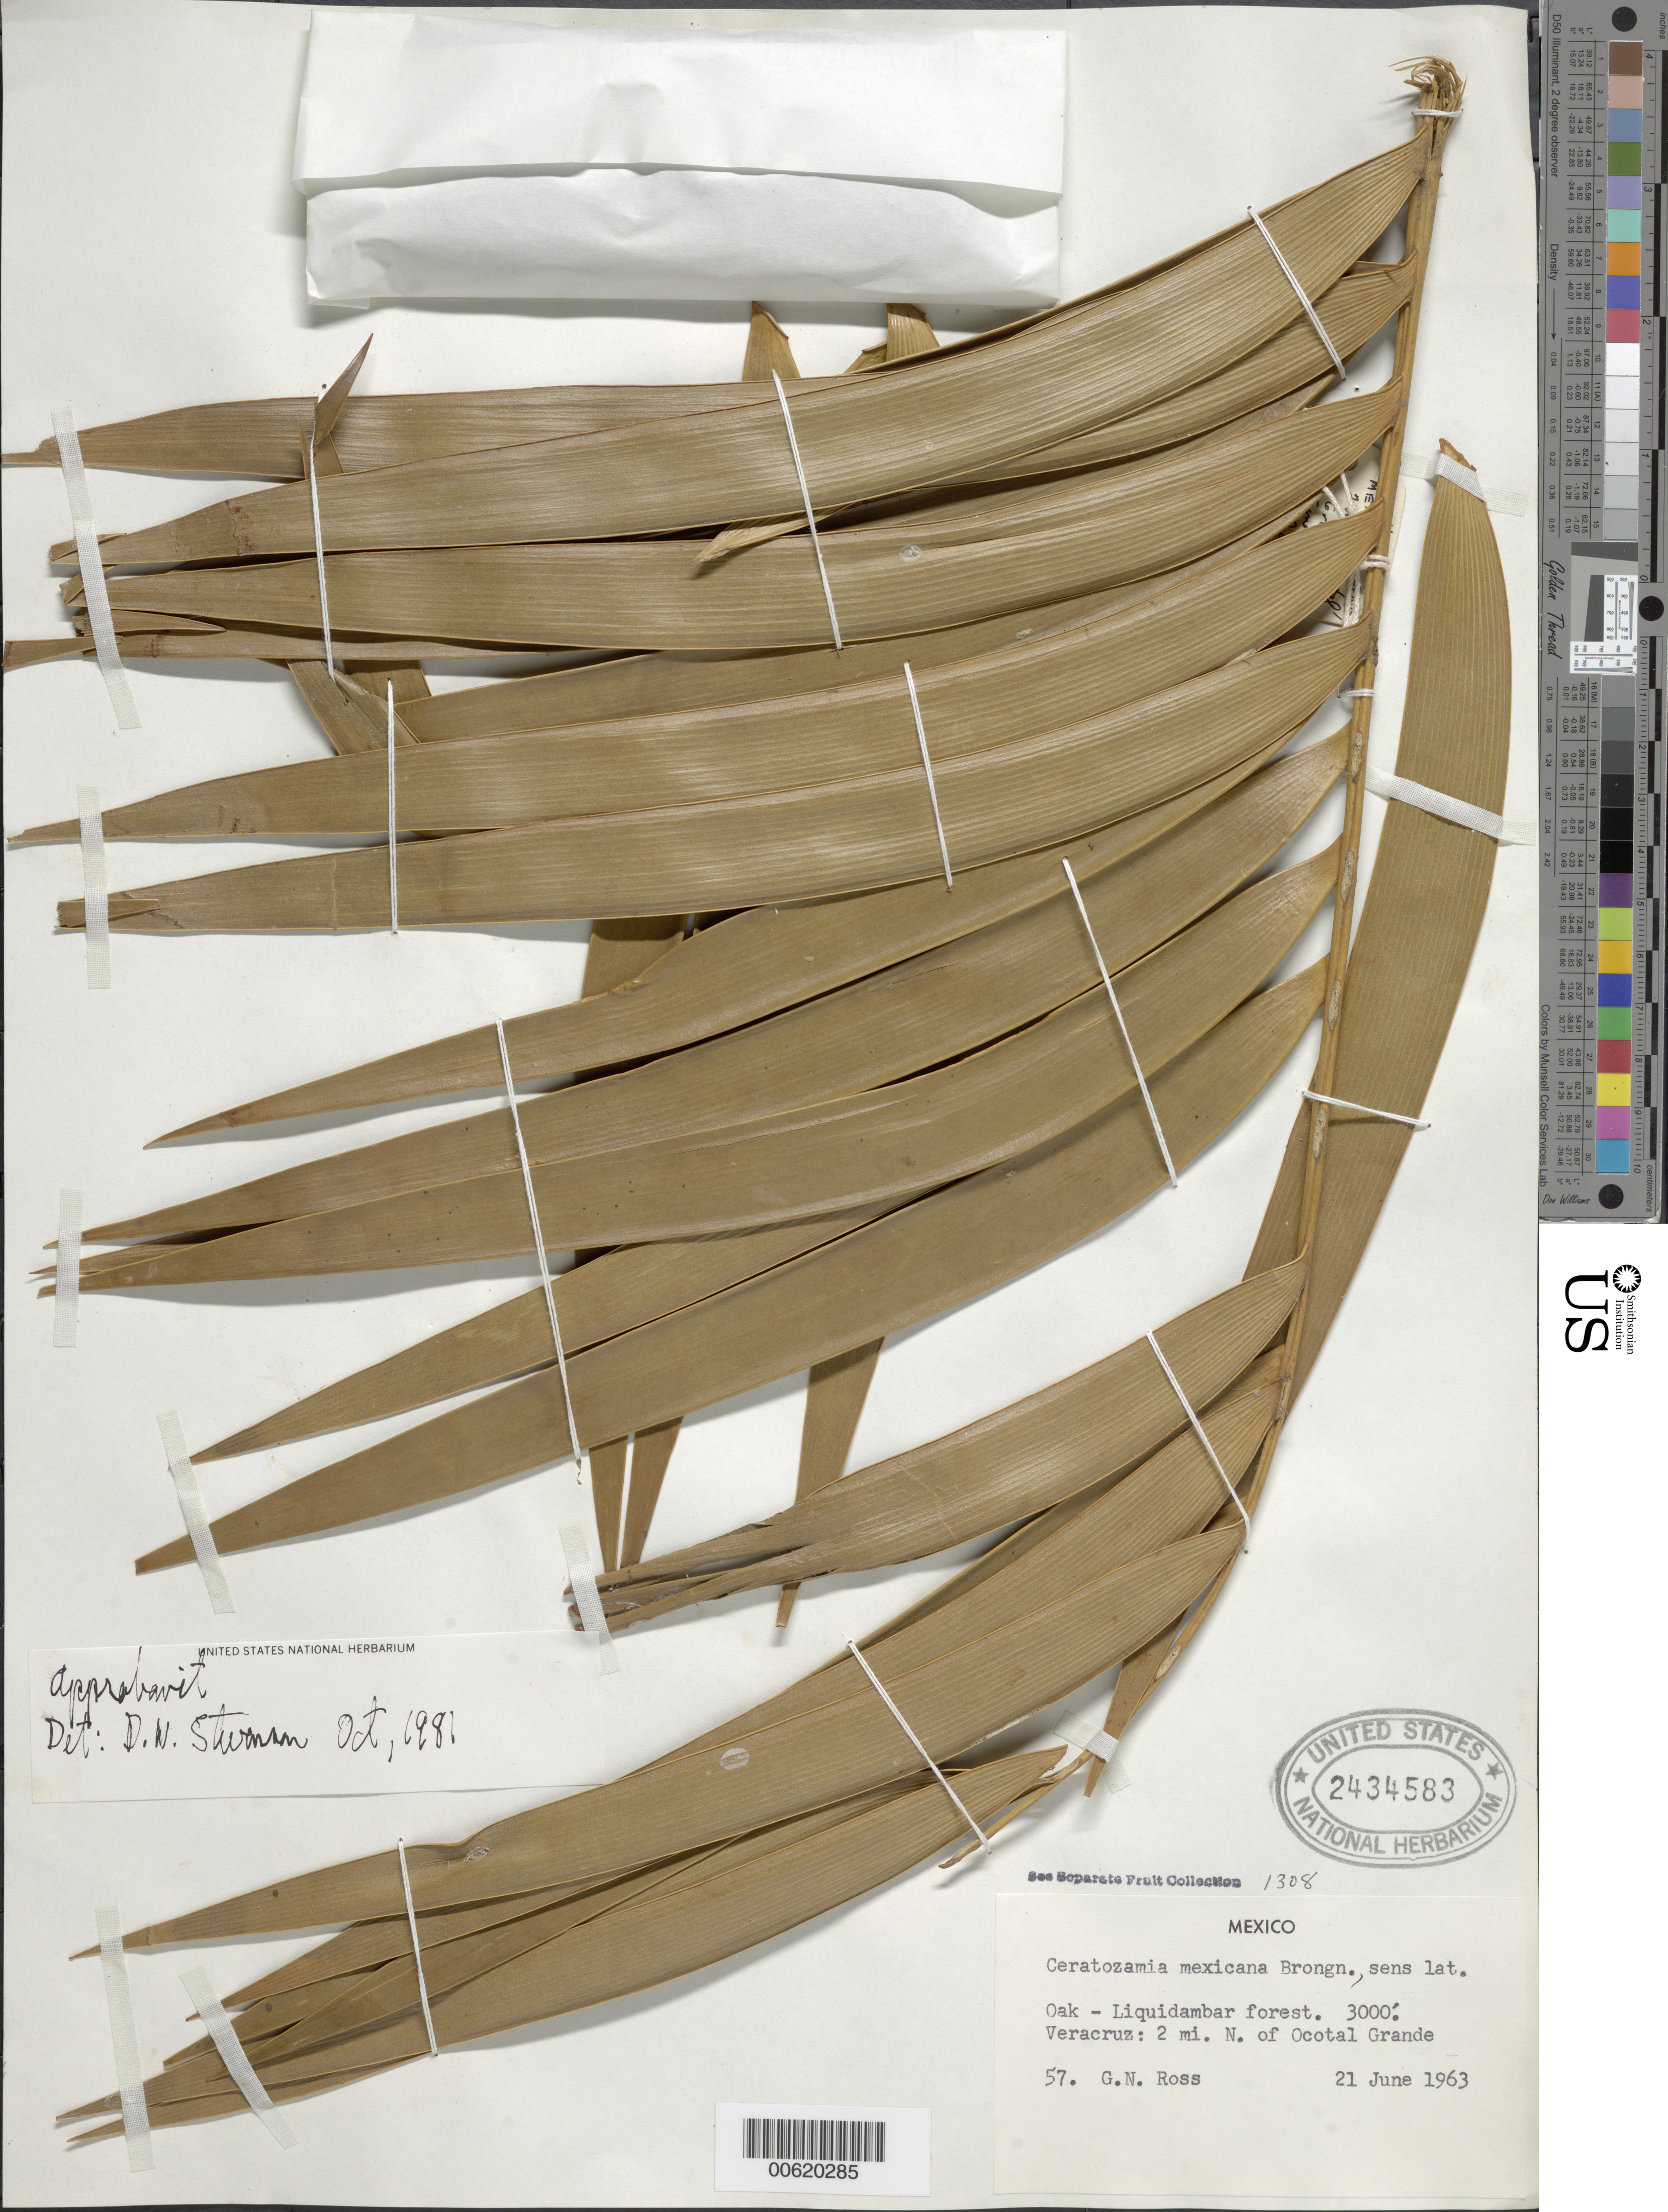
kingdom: Plantae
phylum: Tracheophyta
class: Cycadopsida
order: Cycadales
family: Zamiaceae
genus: Ceratozamia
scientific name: Ceratozamia mexicana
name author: Brongn.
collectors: G. N. Ross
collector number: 57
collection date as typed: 21 Jun 1963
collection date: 1963-06-21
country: Mexico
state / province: Veracruz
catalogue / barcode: US 2434583